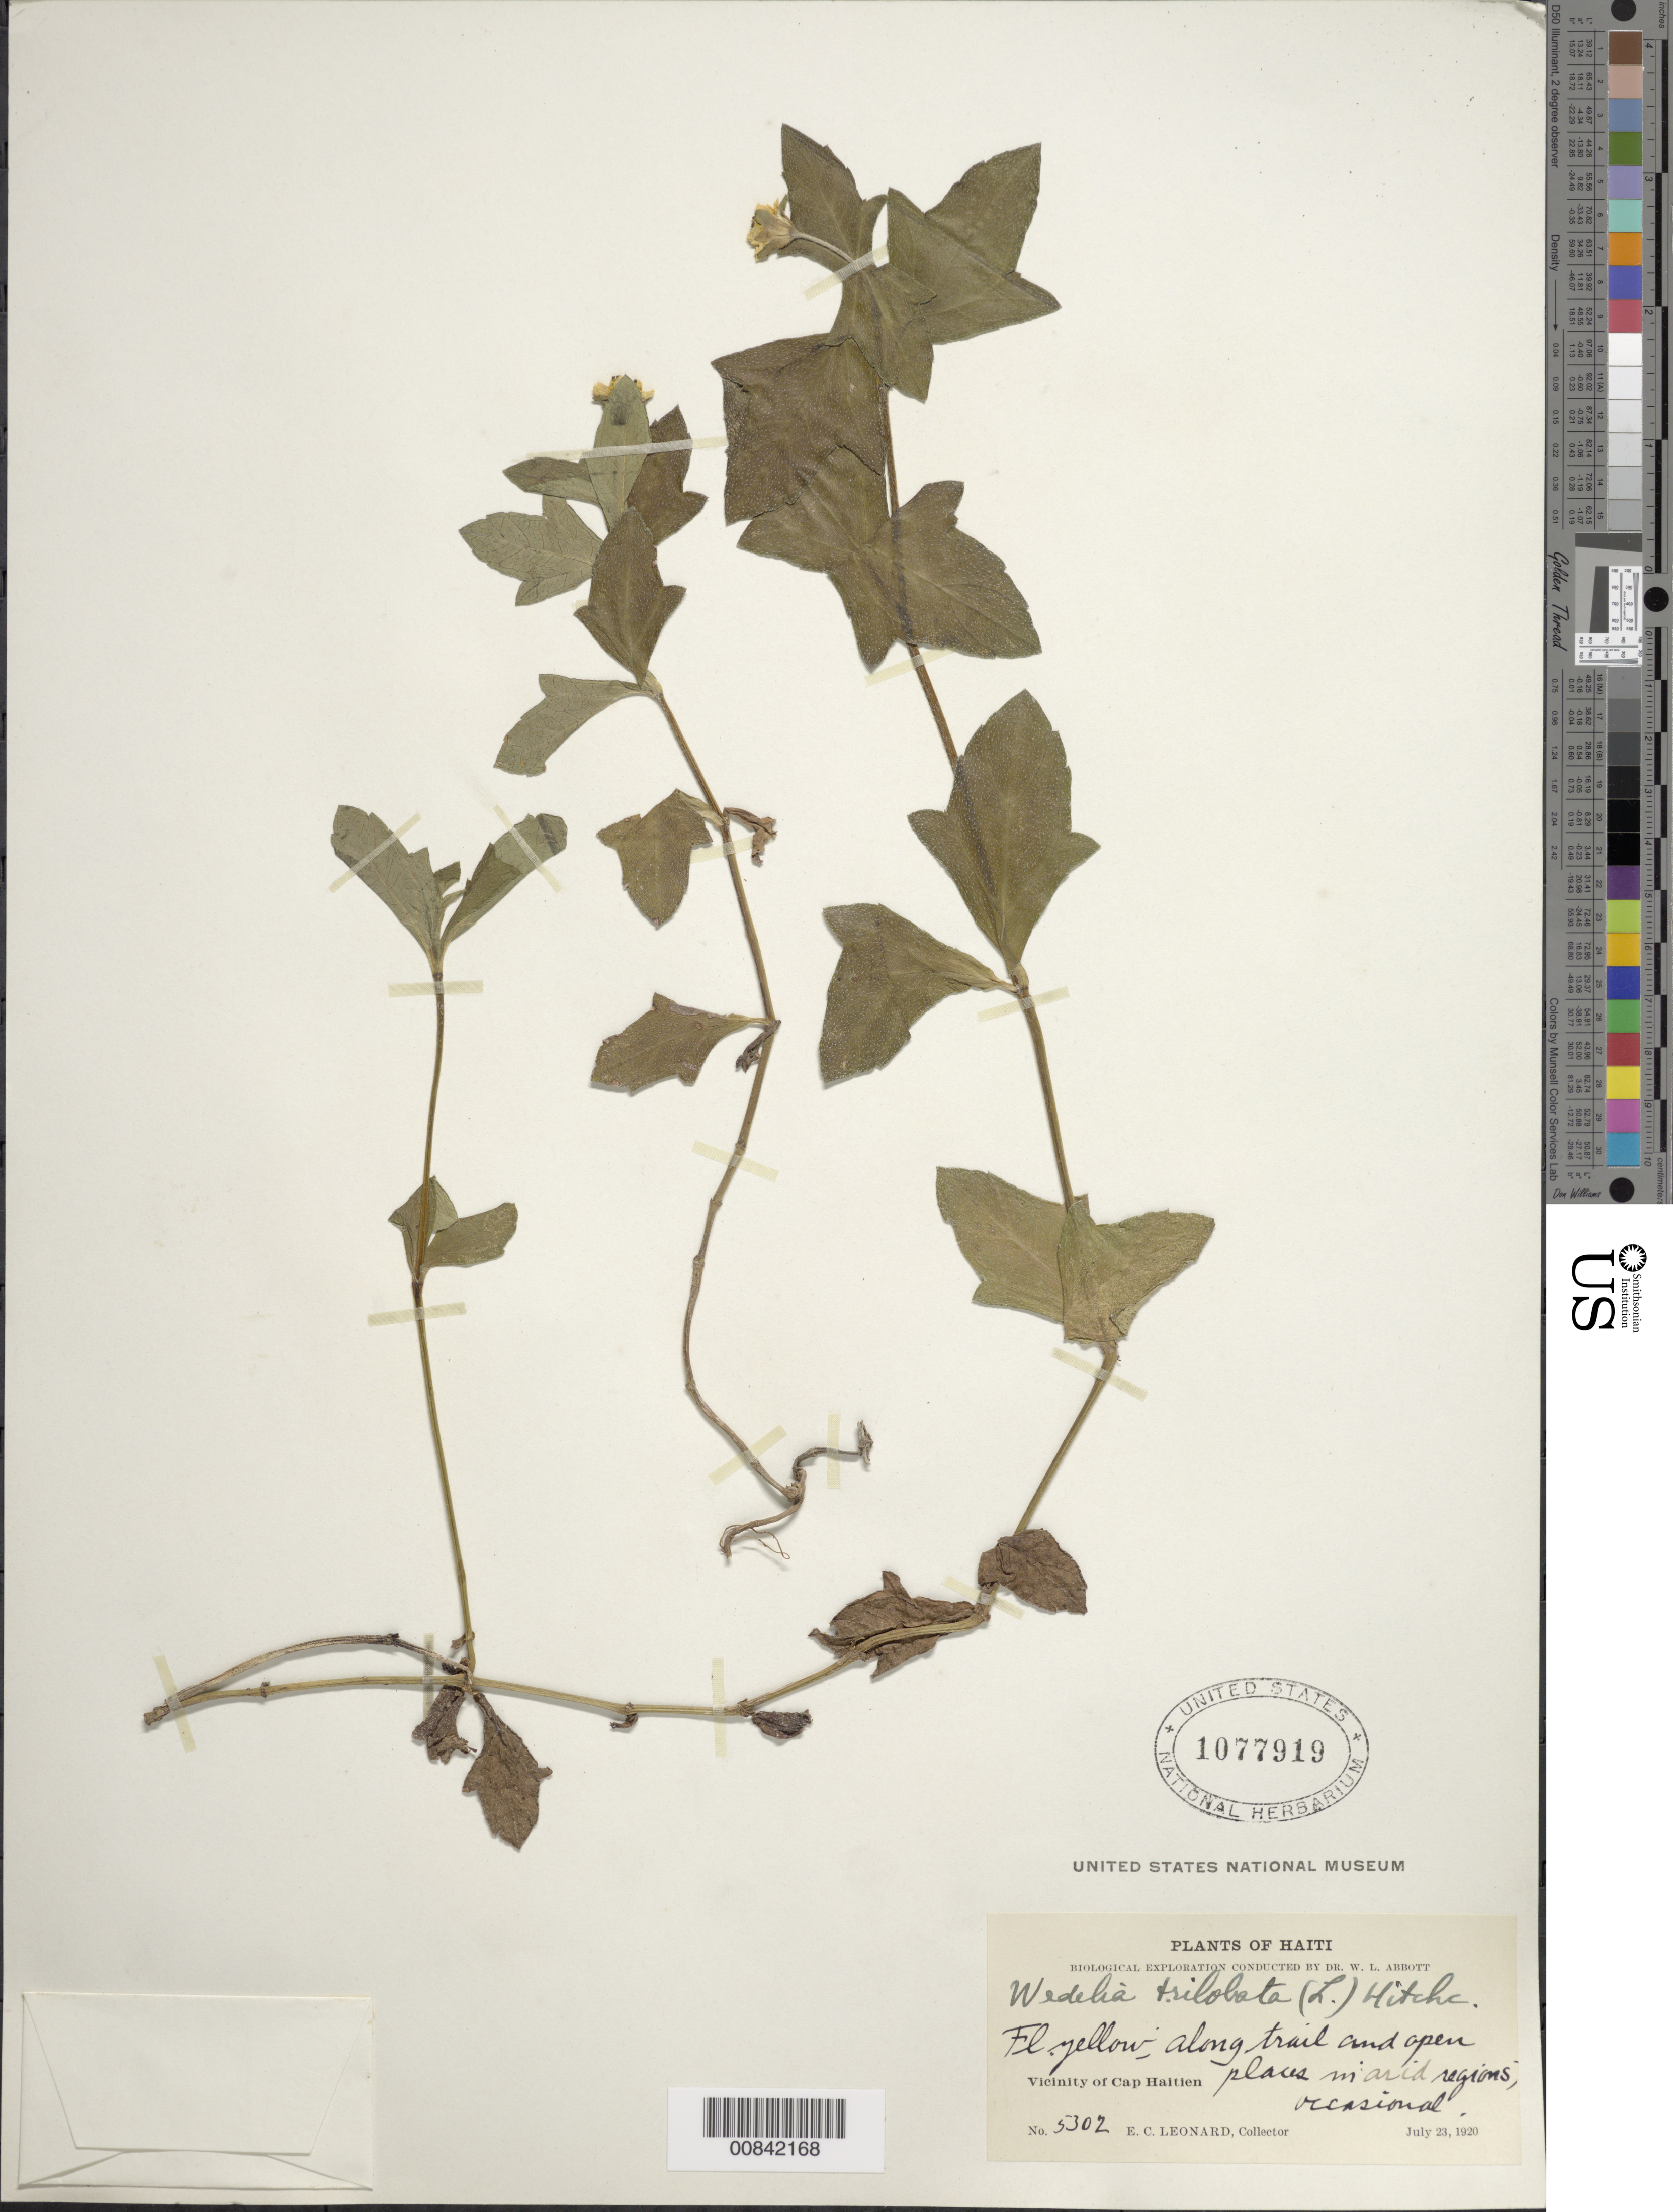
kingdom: Plantae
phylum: Tracheophyta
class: Magnoliopsida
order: Asterales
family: Asteraceae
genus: Sphagneticola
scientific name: Sphagneticola trilobata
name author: (L.) Pruski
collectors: E. C. Leonard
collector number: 5302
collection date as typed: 23 Jul 1920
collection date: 1920-07-23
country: Haiti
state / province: Nord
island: Hispaniola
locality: Vicinity of Cap Haitien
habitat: Trail and open places in arid regions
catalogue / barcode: US 1077919